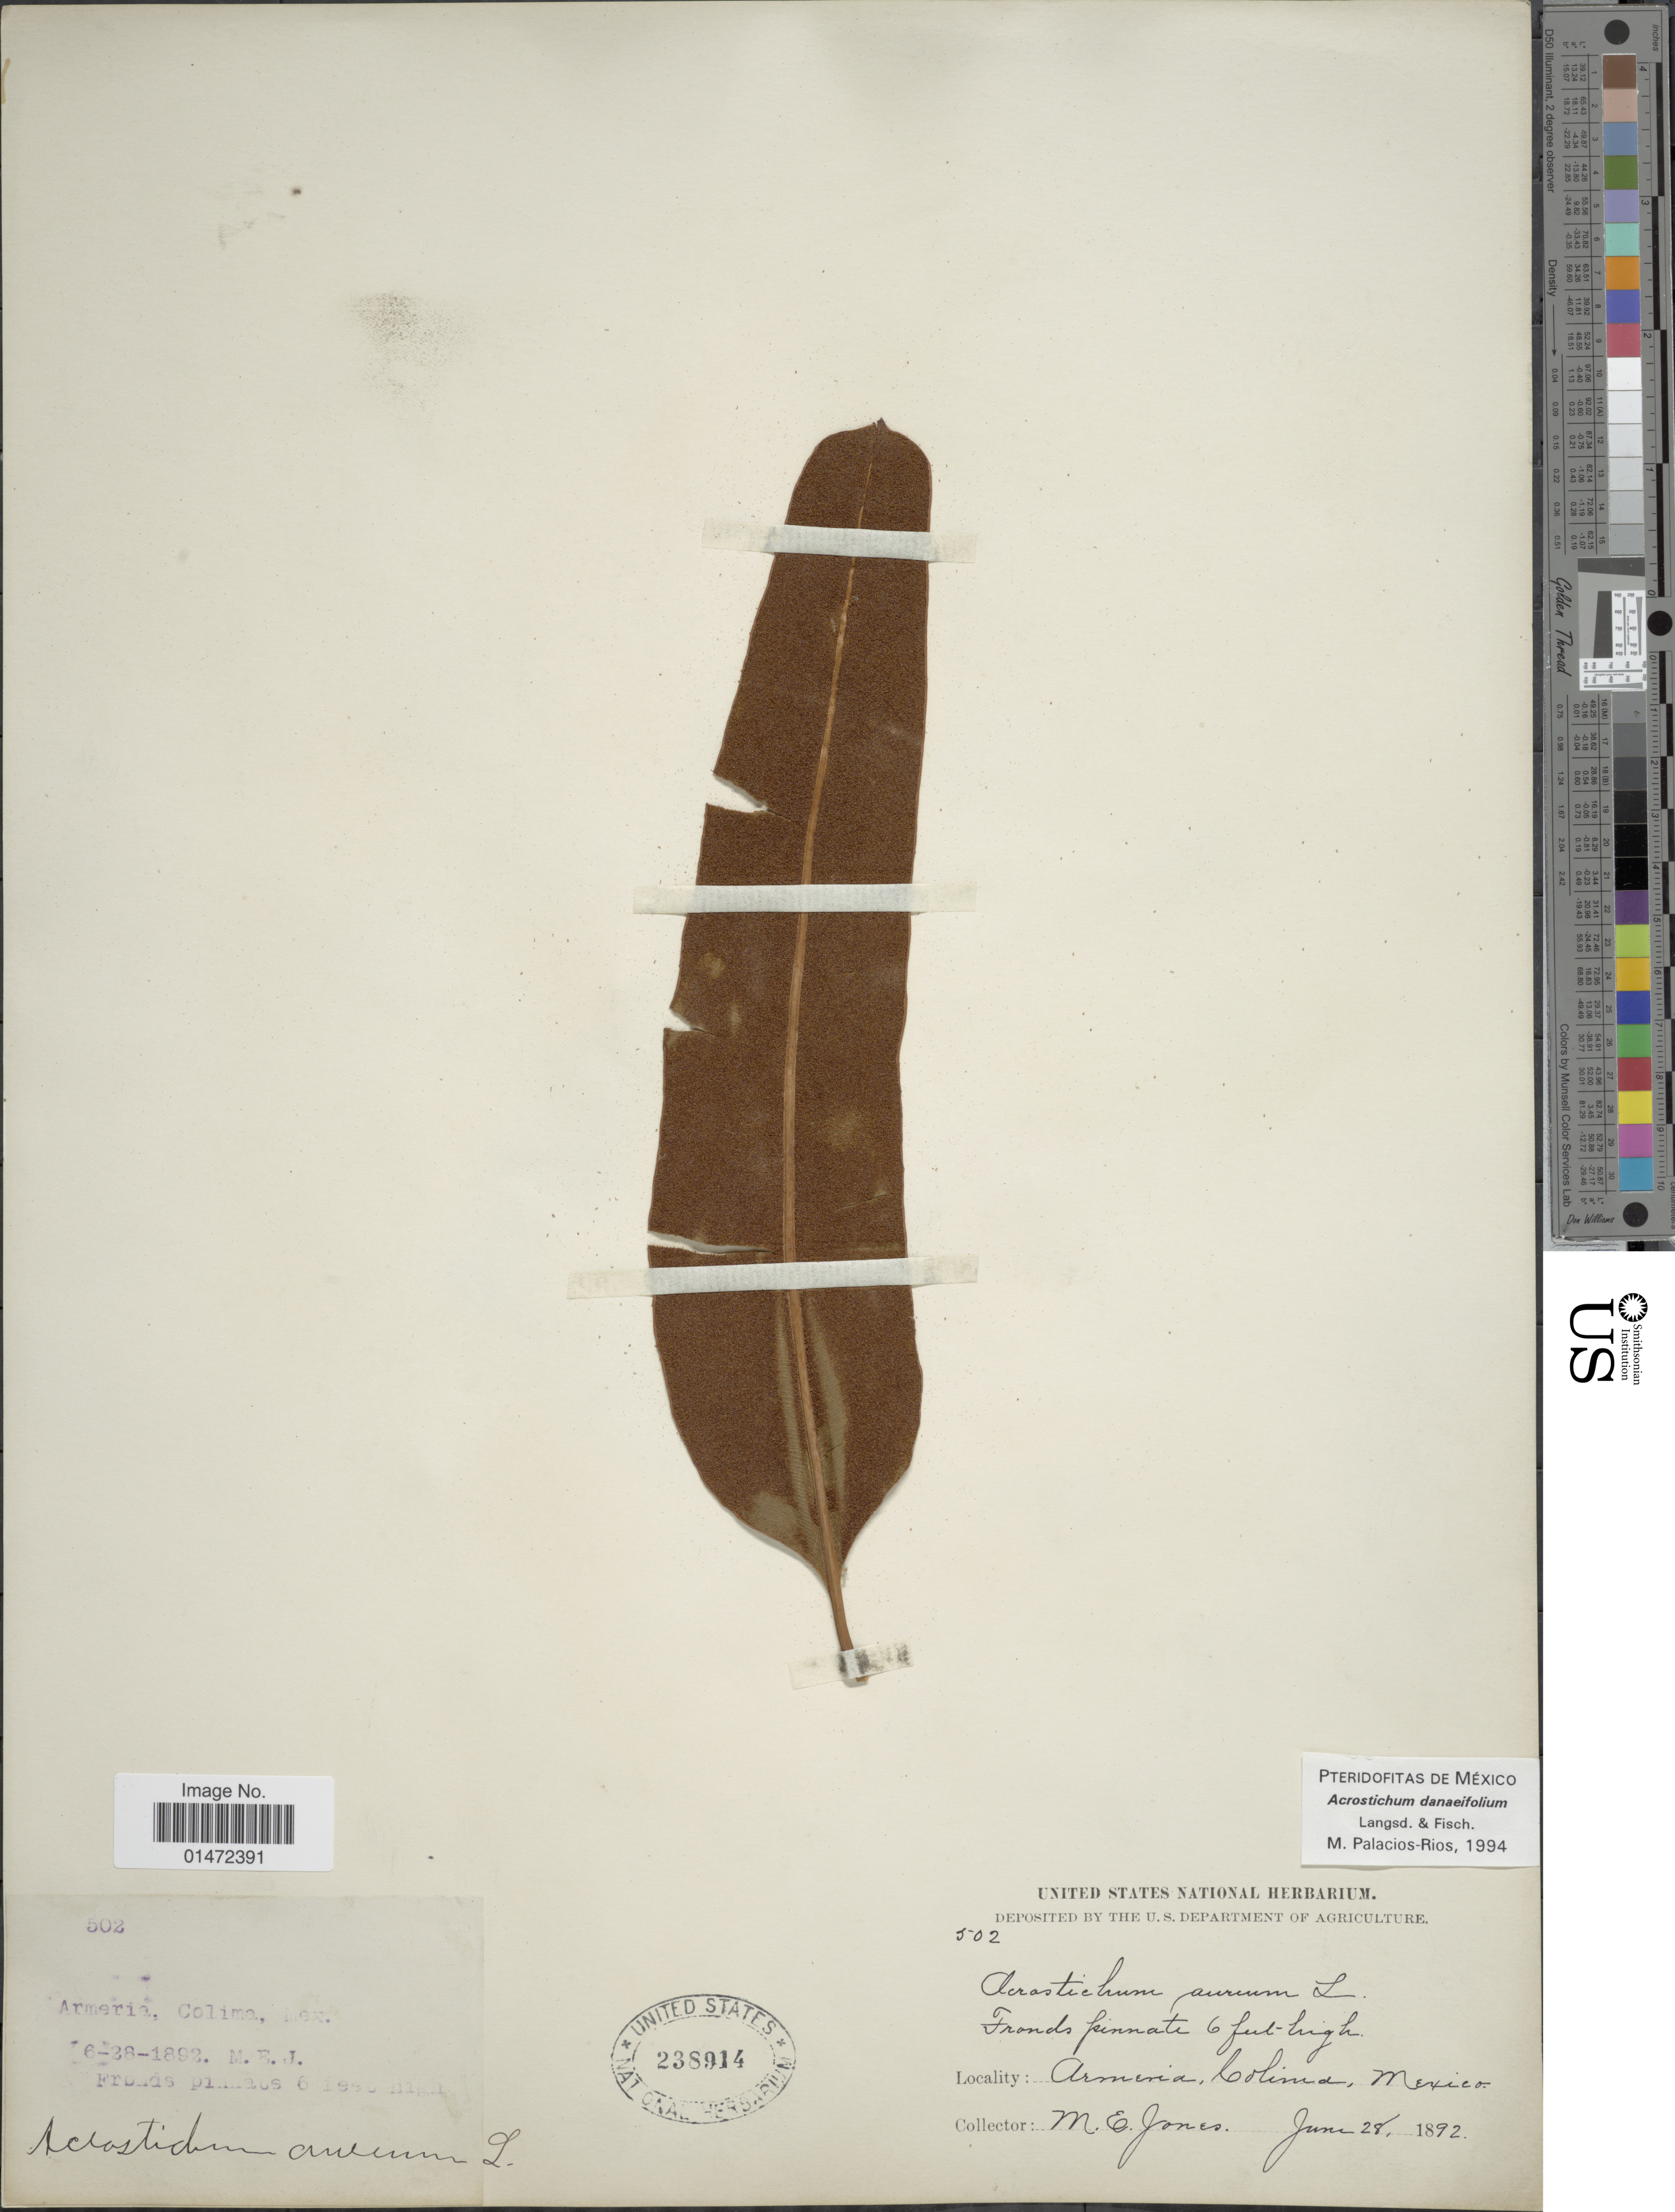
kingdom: Plantae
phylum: Tracheophyta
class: Polypodiopsida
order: Polypodiales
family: Pteridaceae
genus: Acrostichum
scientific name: Acrostichum danaeifolium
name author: Langsd. & Fisch.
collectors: M. E. Jones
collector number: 502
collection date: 1892-06-28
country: Mexico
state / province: Colima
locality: Armina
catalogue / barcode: US 238914